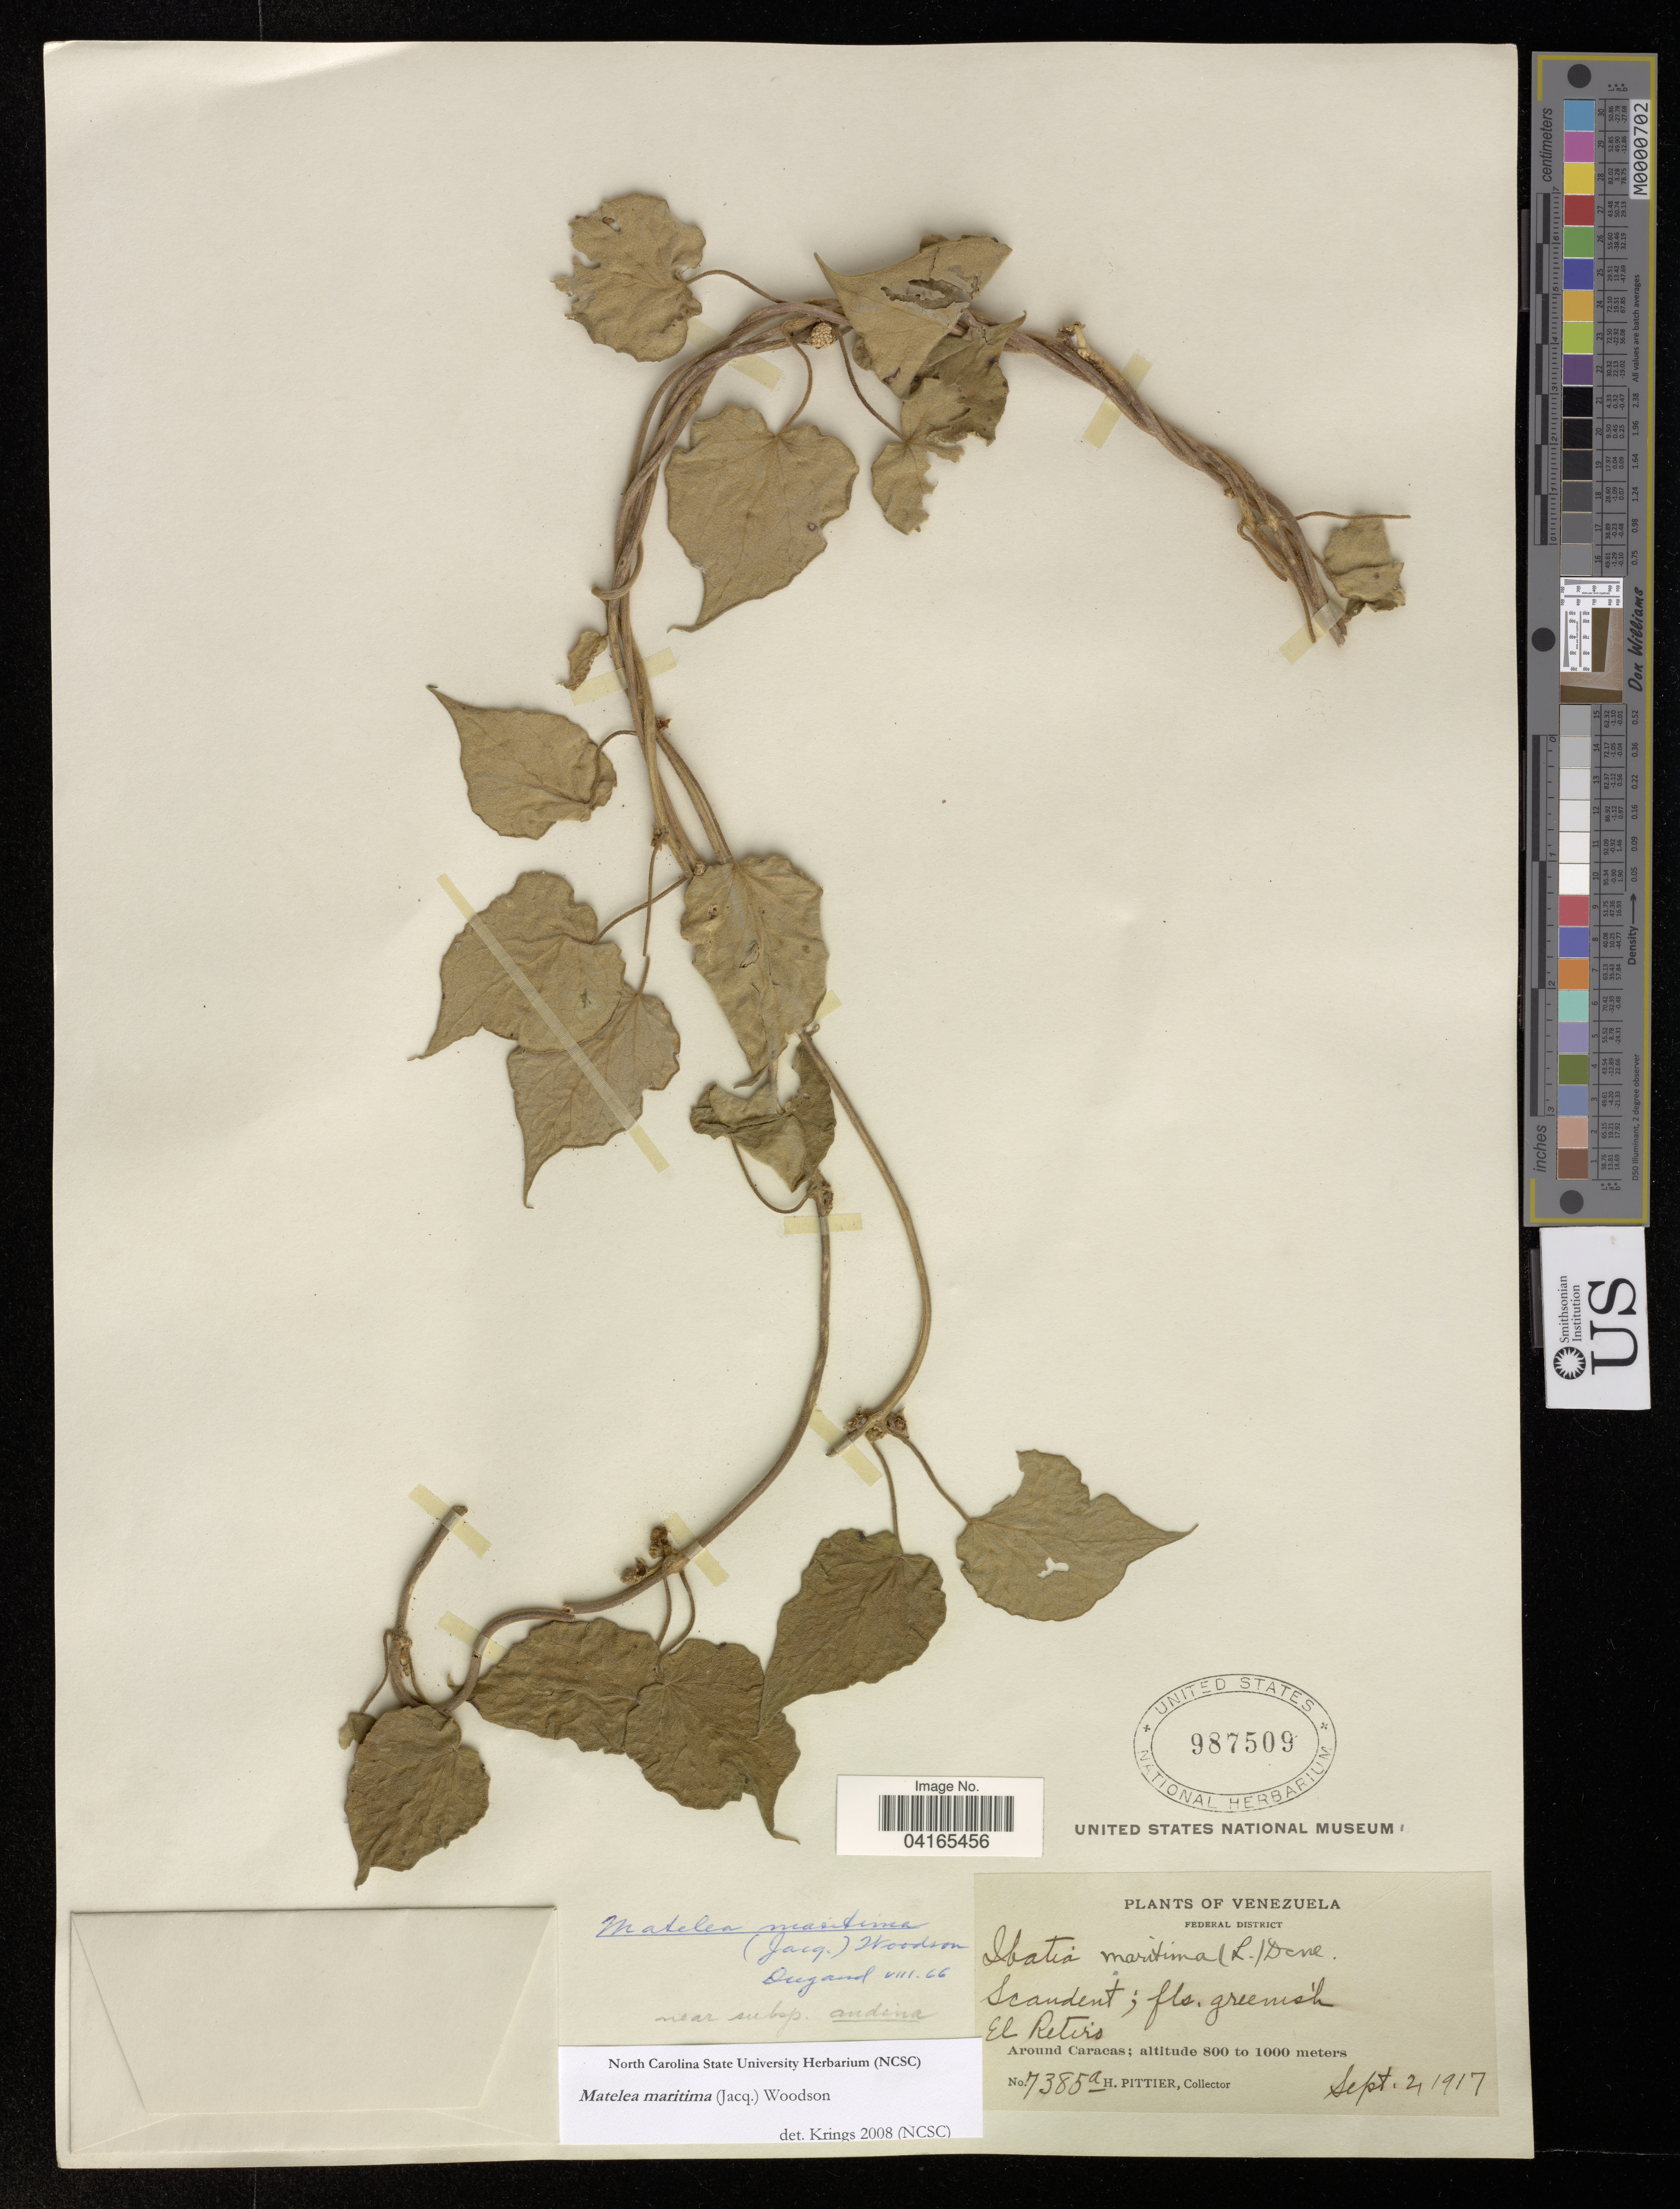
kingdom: Plantae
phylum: Tracheophyta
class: Magnoliopsida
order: Gentianales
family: Apocynaceae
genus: Matelea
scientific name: Matelea maritima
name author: (Jacq.) Woodson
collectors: H. F. Pittier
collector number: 7385a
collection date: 1917-09-02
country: Venezuela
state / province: Federal Capital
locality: Federal District. El Retiro. Around Caracas.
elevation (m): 800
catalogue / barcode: US 987509